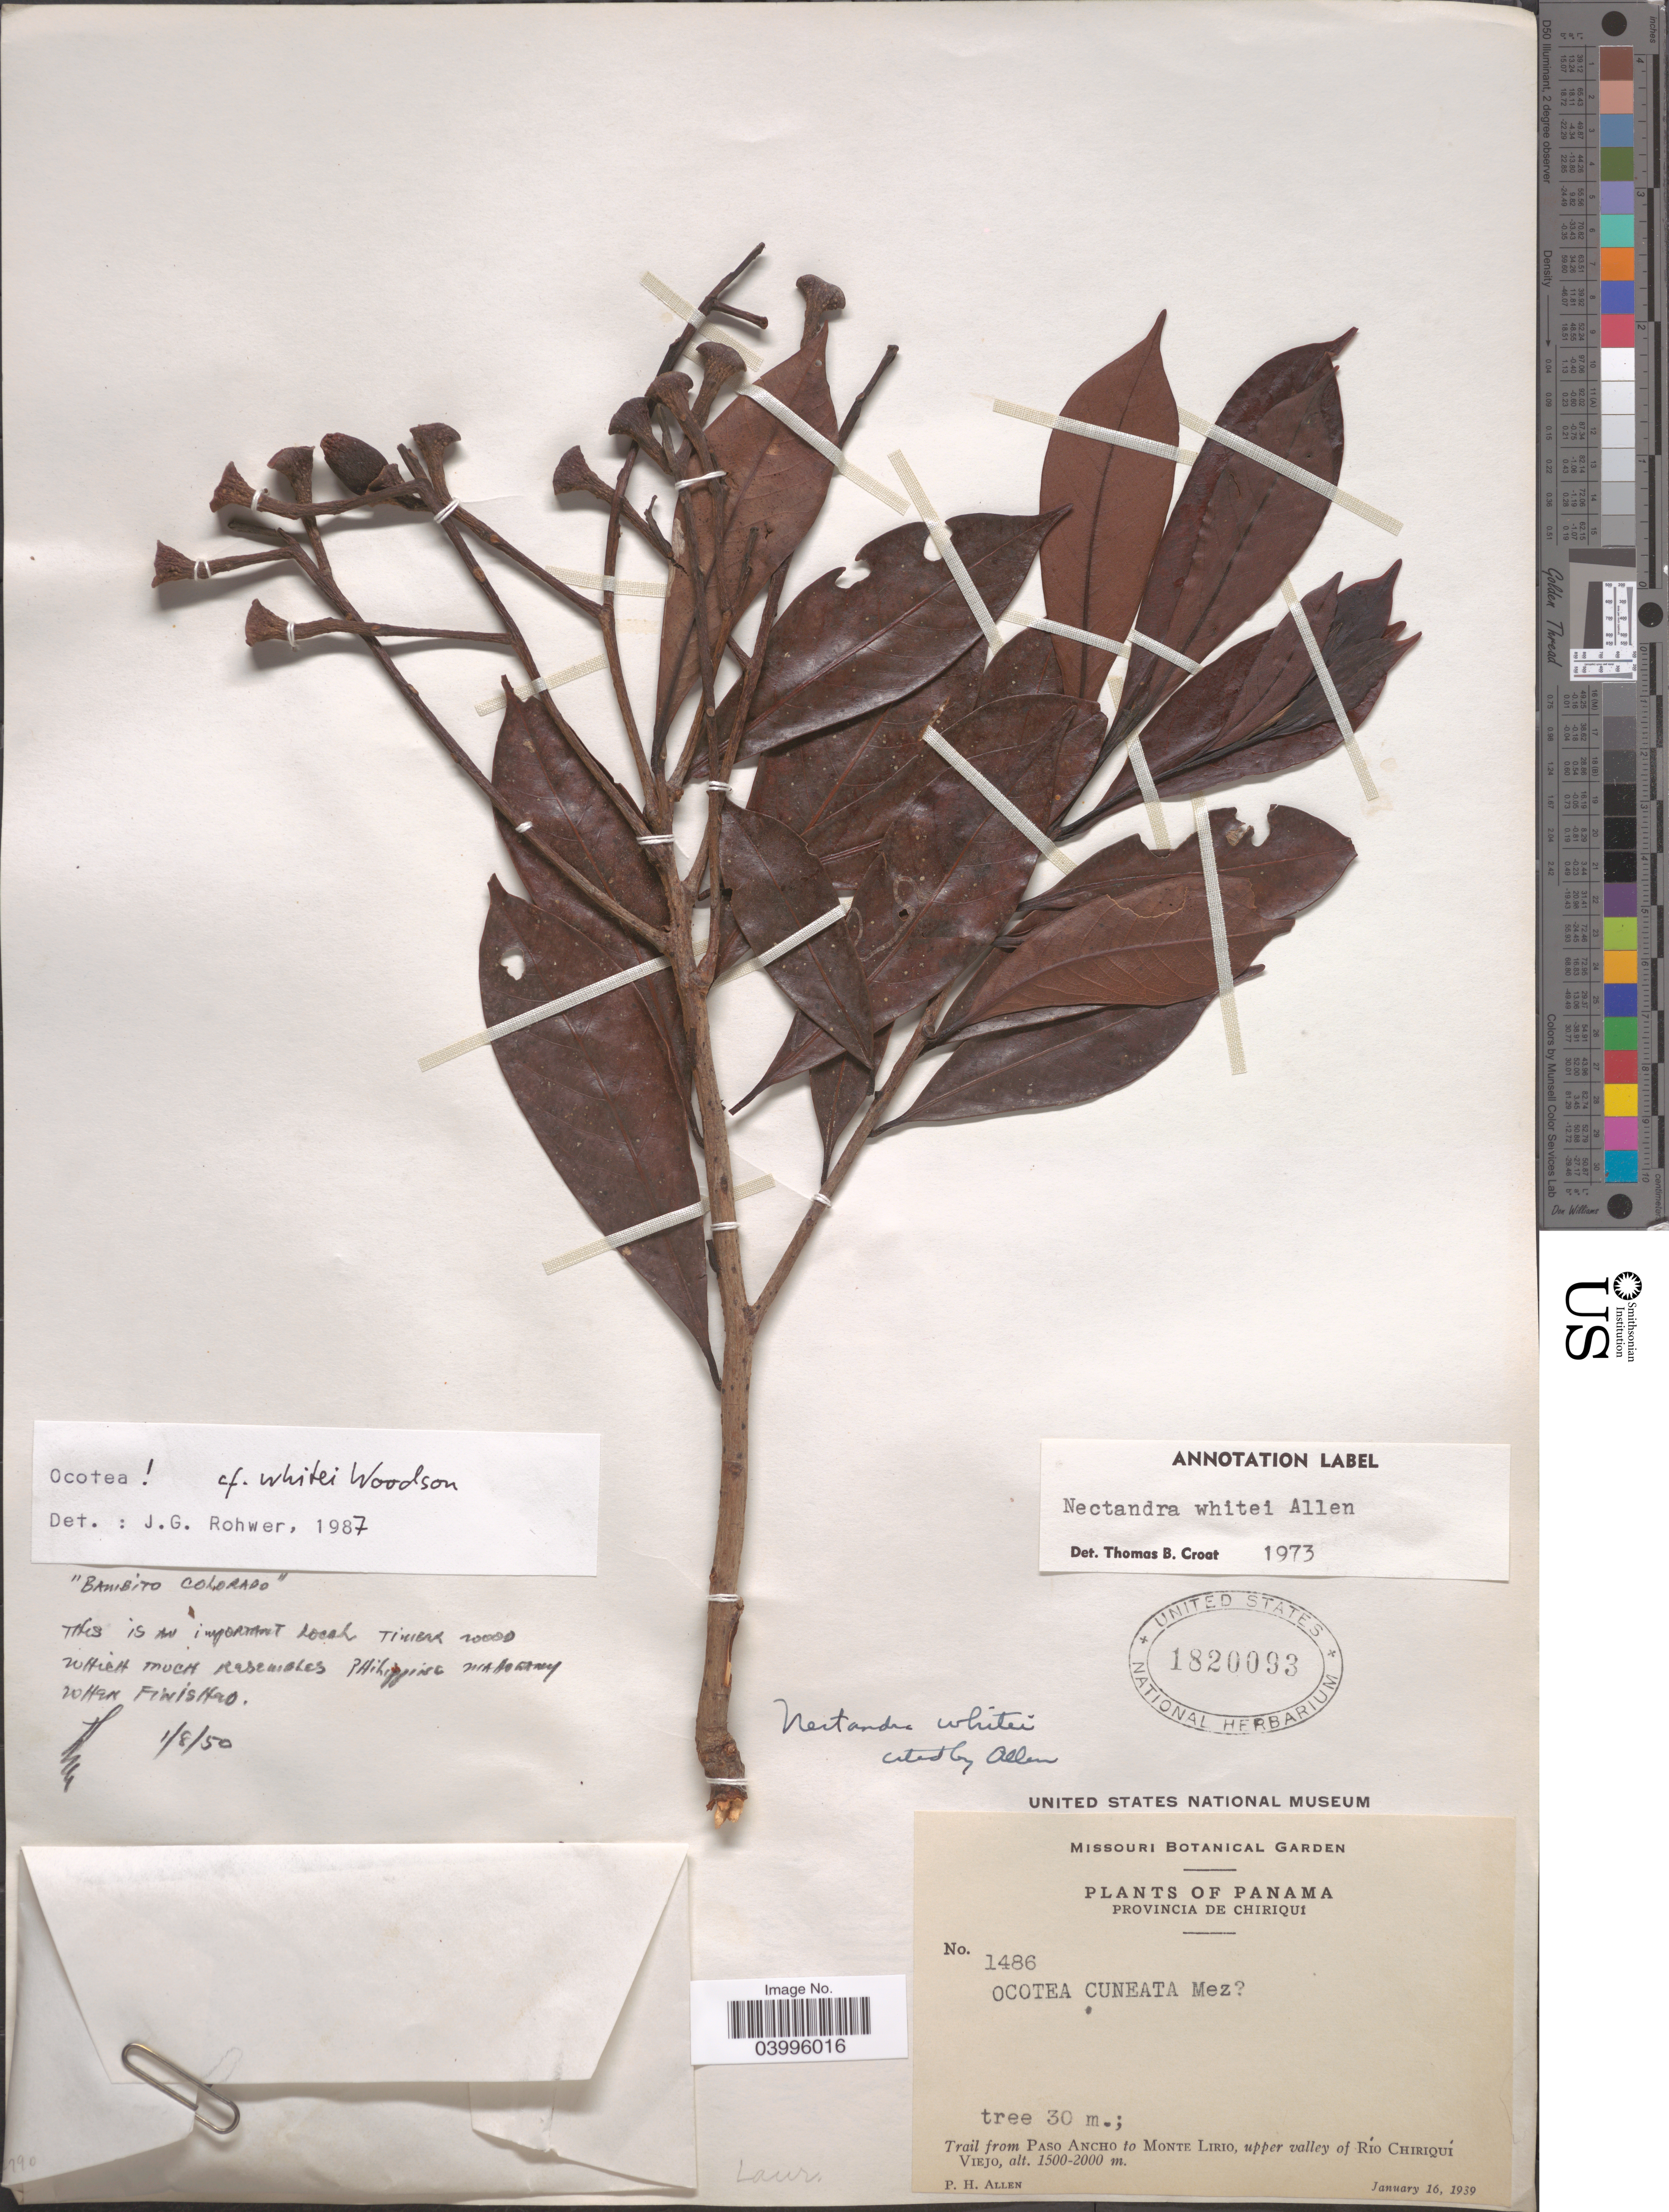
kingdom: Plantae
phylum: Tracheophyta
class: Magnoliopsida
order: Laurales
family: Lauraceae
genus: Ocotea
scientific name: Ocotea whitei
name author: Woodson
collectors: P. H. Allen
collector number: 1486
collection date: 1939-01-16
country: Panama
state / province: Chiriqui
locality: Trail from Paso Ancho to Monte Lirio, upper valley of Río Chiriquí Viejo.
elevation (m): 1500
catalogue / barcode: US 1820093